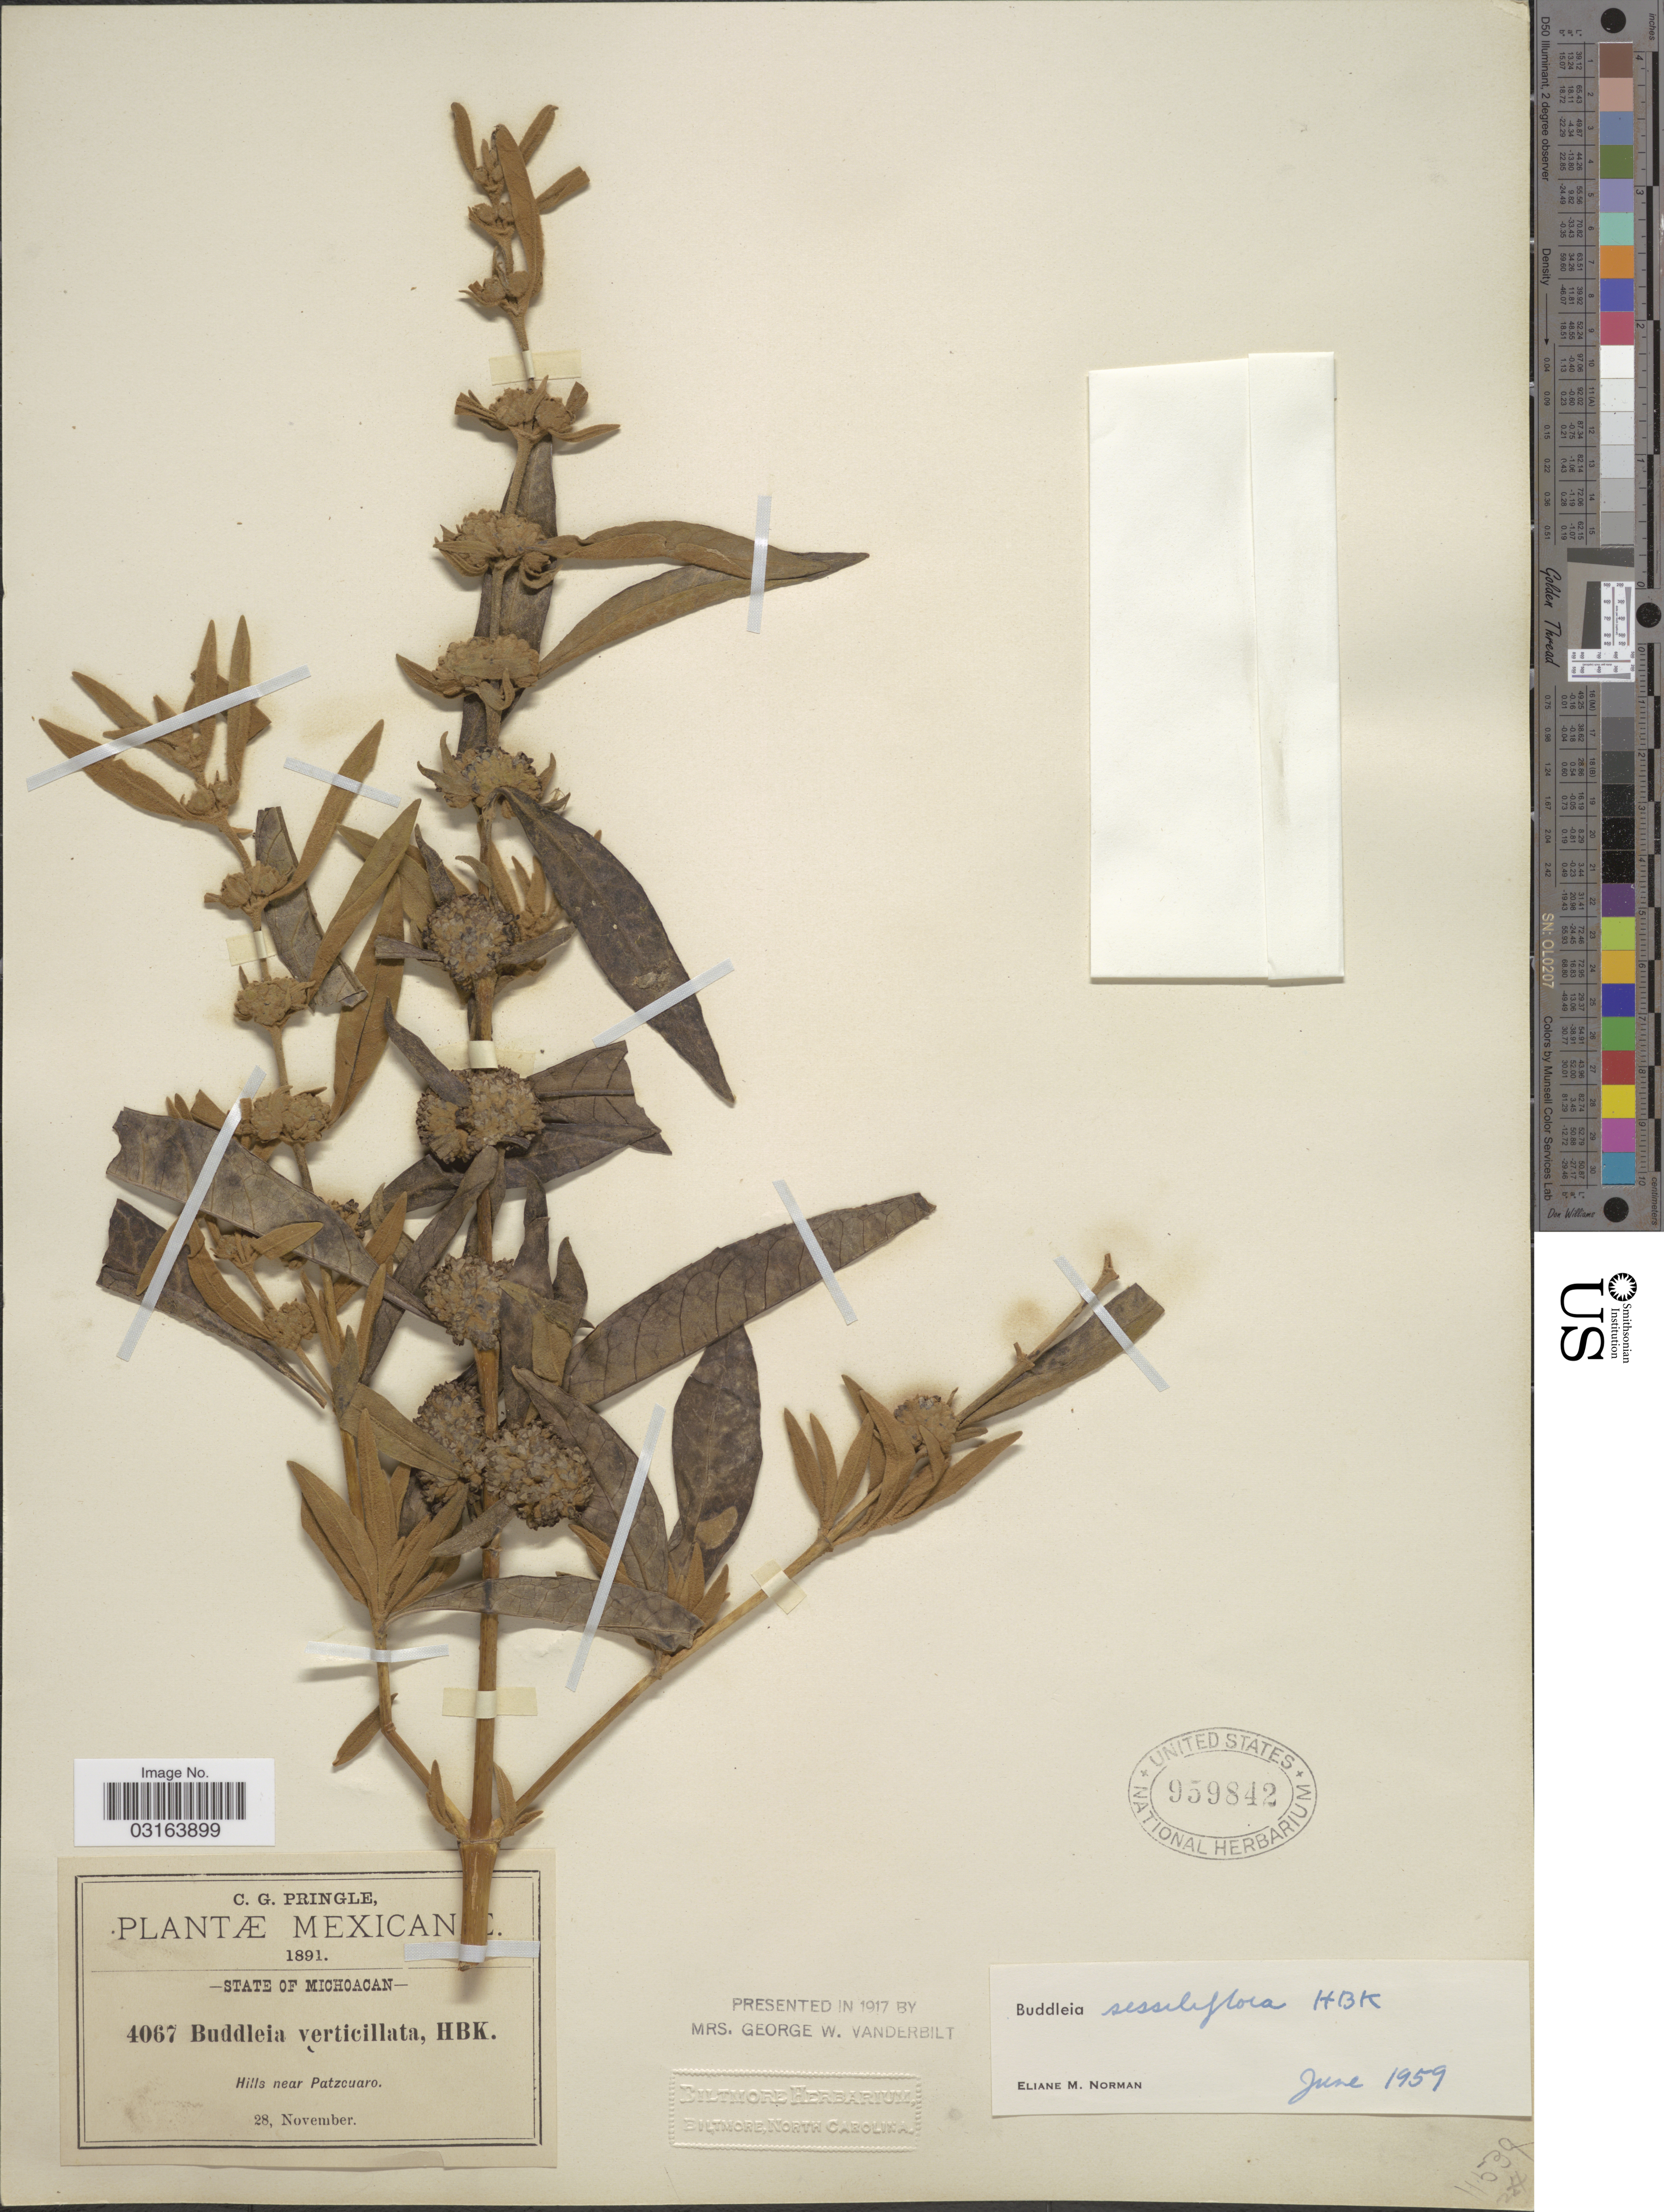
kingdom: Plantae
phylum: Tracheophyta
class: Magnoliopsida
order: Lamiales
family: Scrophulariaceae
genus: Buddleja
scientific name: Buddleja sessiliflora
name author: Kunth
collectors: C. G. Pringle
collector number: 4067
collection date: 1891-11-28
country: Mexico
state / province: Michoacán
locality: Hills near Patzcuaro.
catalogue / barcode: US 959842